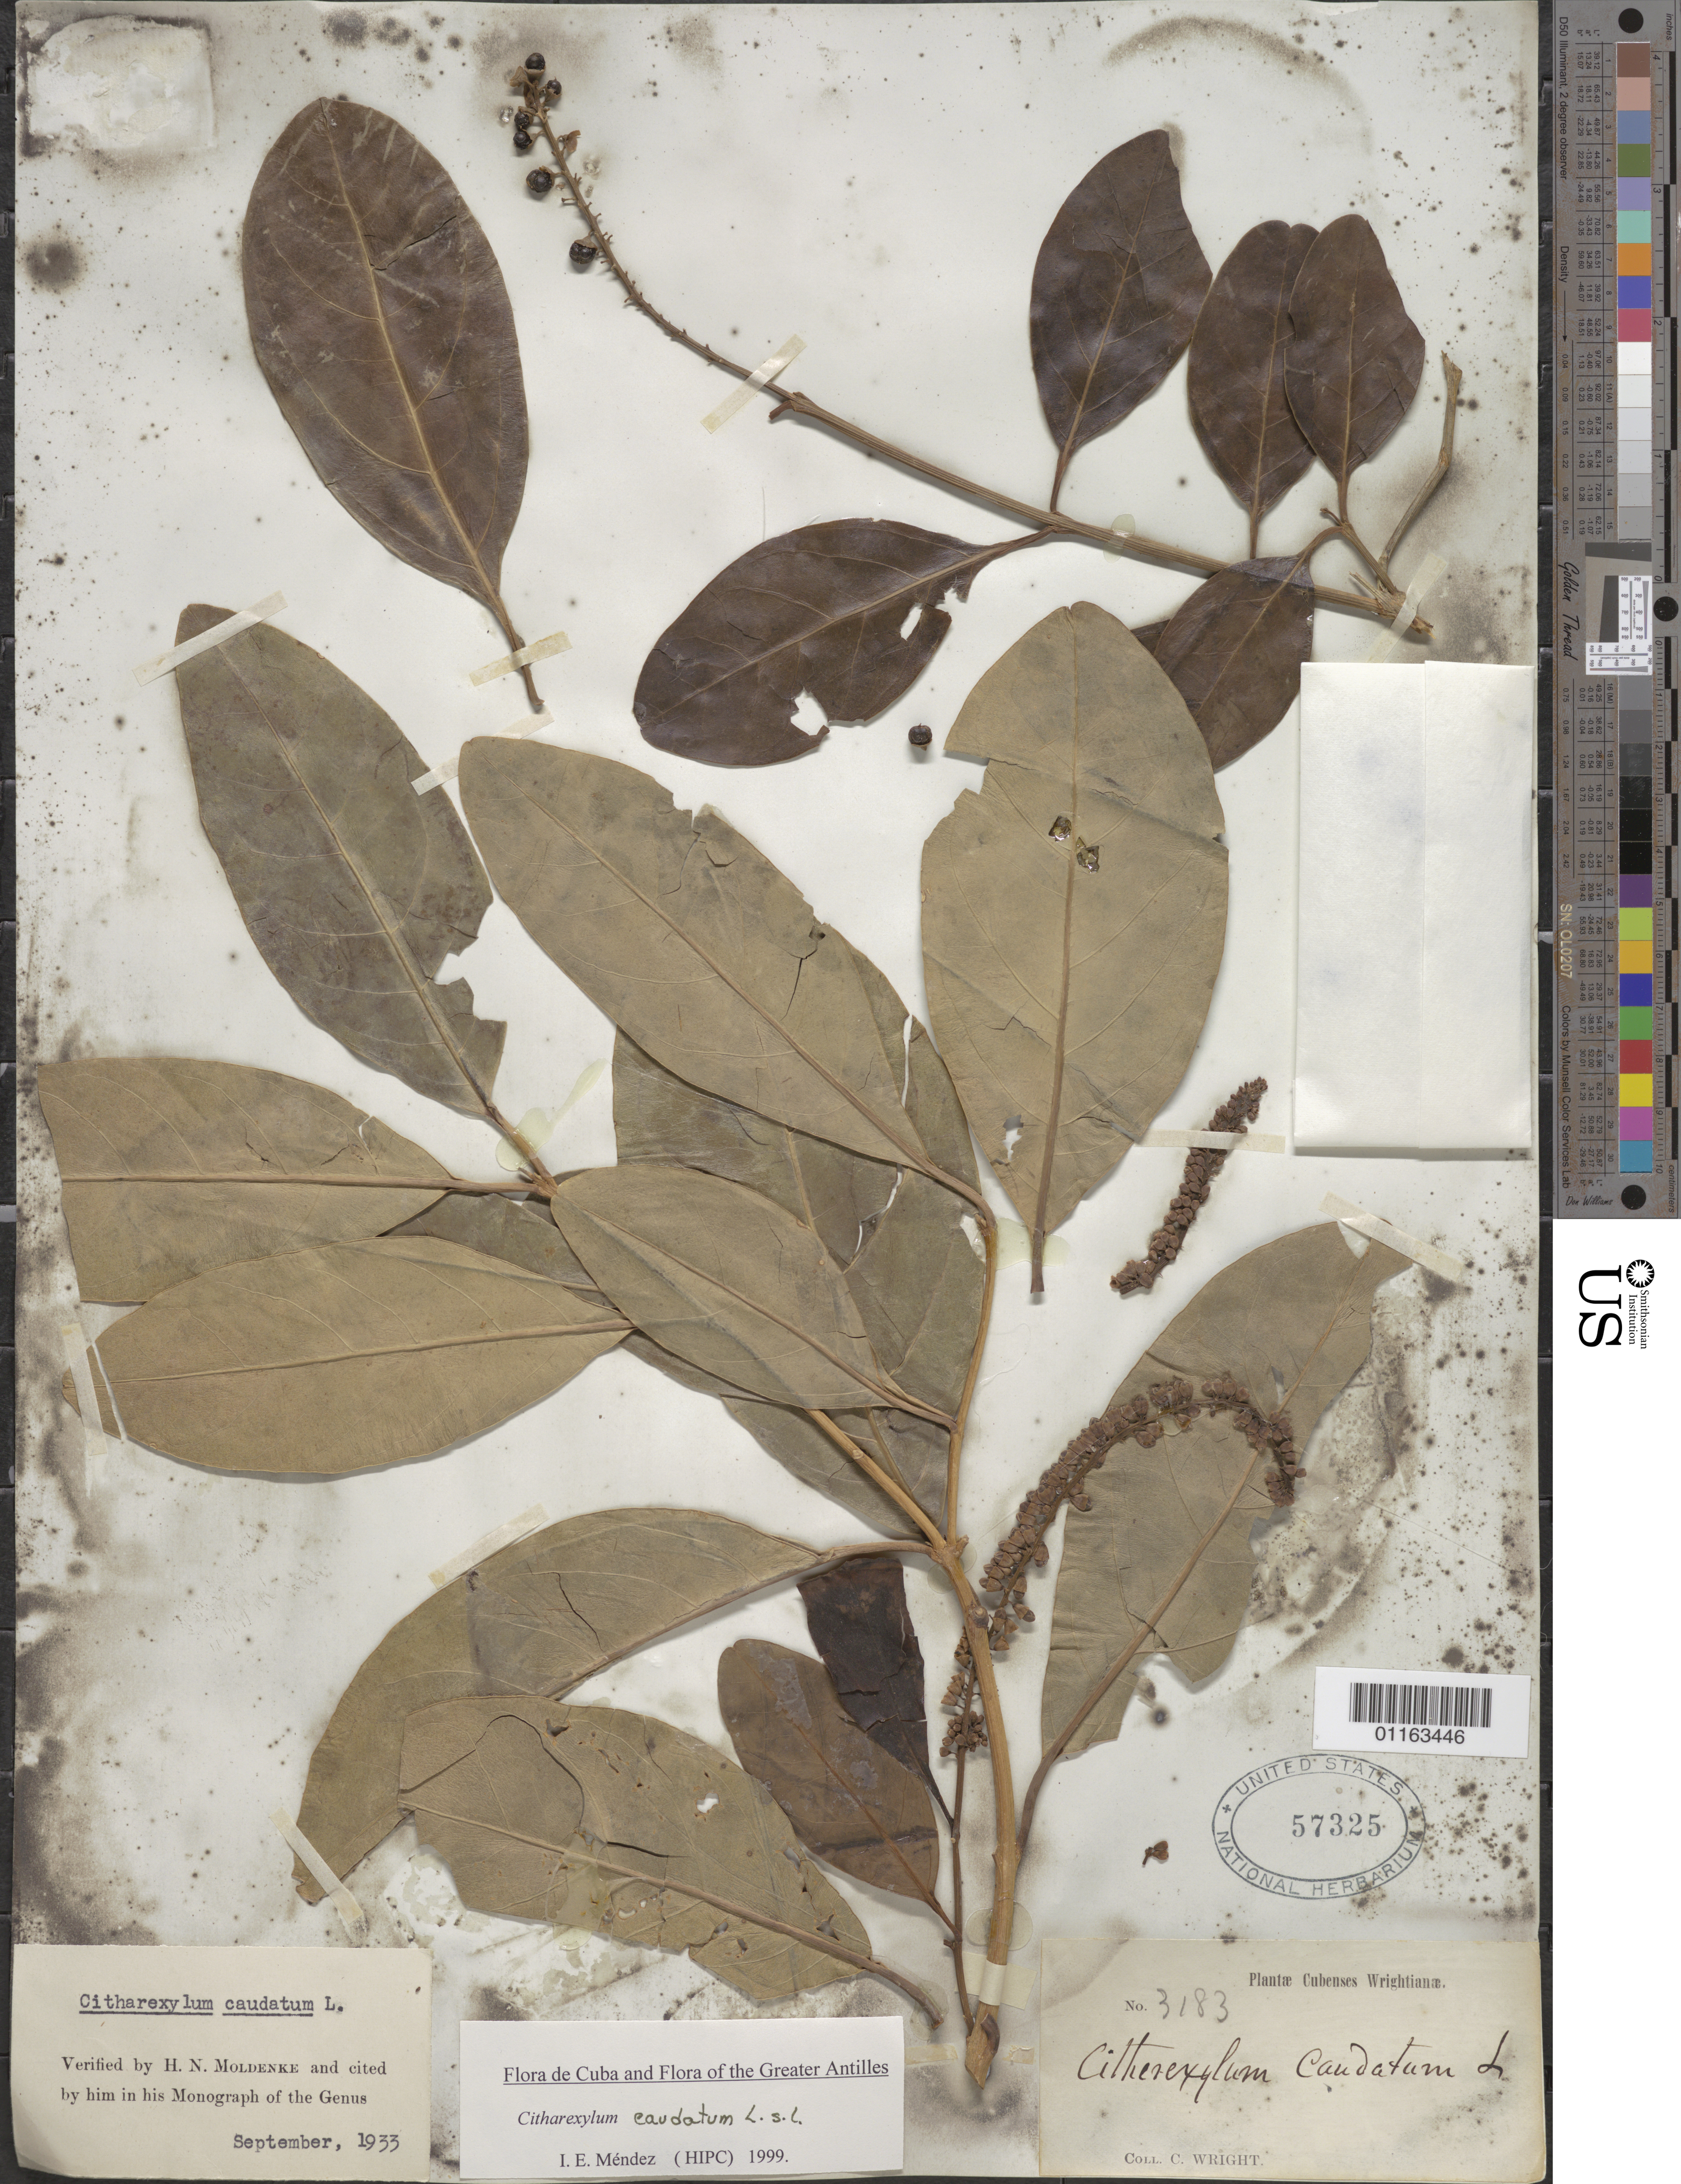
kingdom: Plantae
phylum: Tracheophyta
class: Magnoliopsida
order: Lamiales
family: Verbenaceae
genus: Citharexylum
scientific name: Citharexylum caudatum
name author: L.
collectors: C. Wright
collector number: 3183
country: Cuba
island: Cuba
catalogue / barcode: US 57325